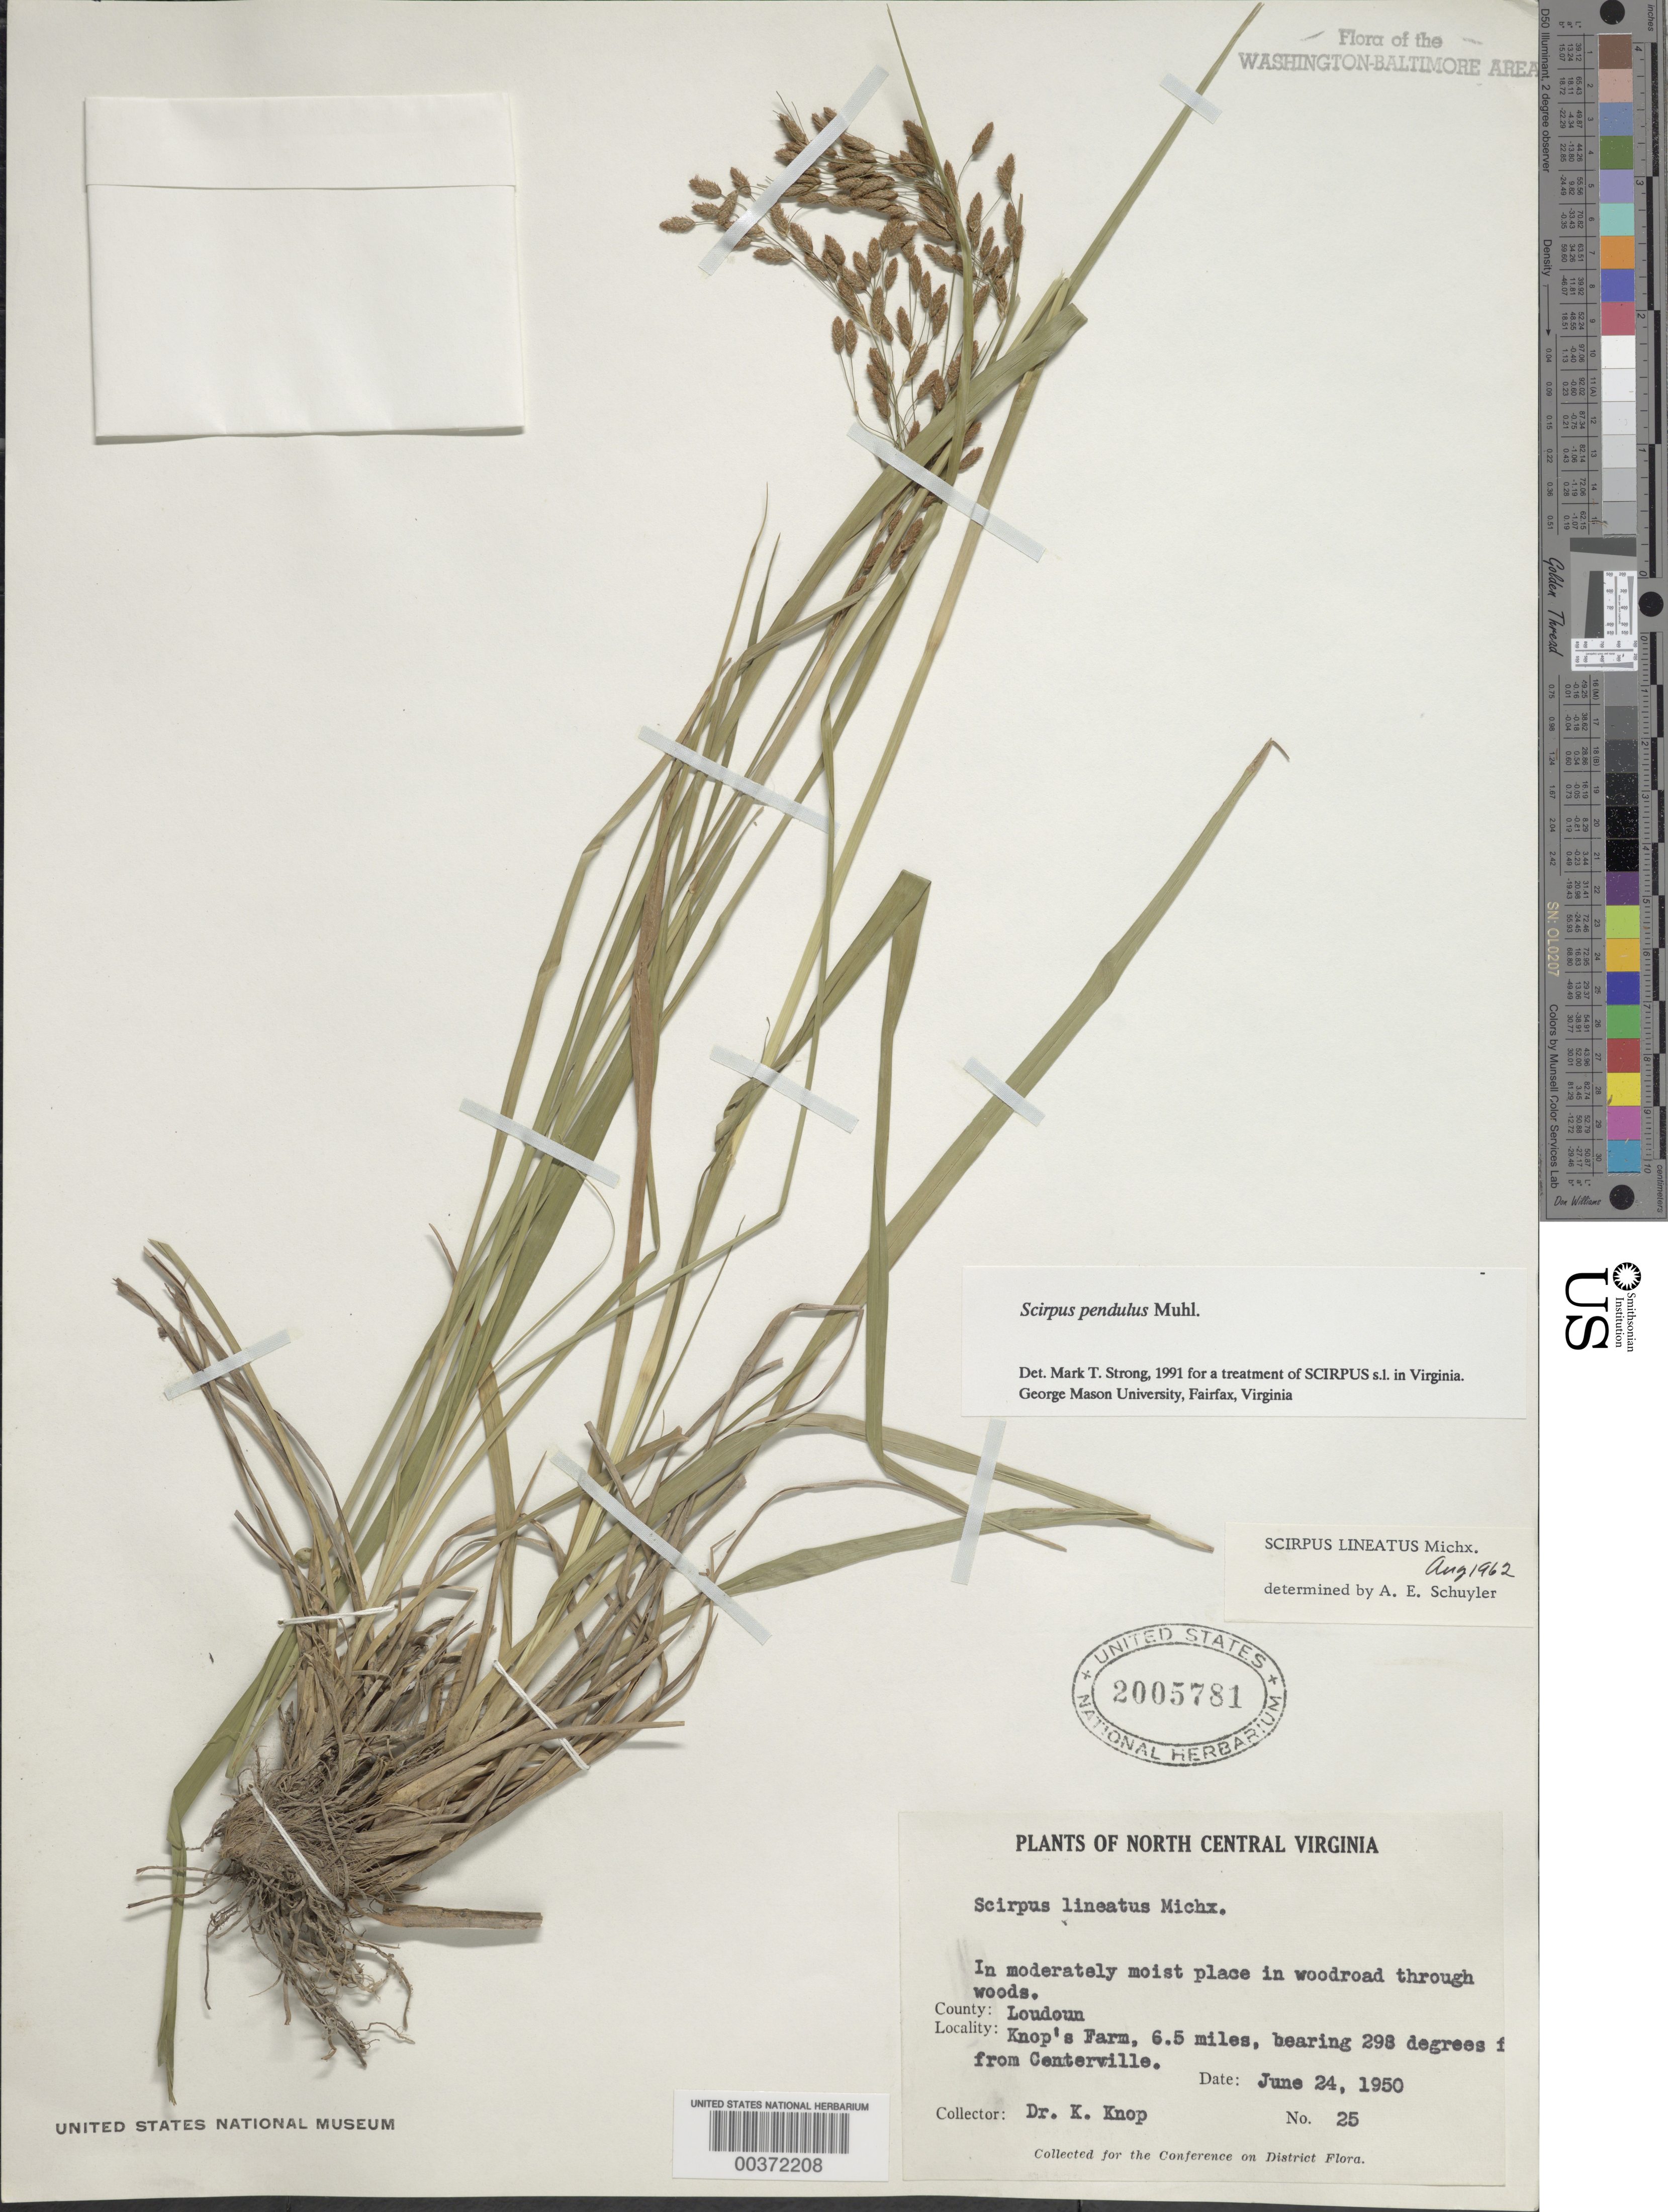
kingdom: Plantae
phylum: Tracheophyta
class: Liliopsida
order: Poales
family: Cyperaceae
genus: Scirpus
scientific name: Scirpus pendulus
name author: Muhl.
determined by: Strong, M. T., (US), Smithsonian Institution - National Museum of Natural History (UNITED STATES)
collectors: Q. Knop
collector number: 25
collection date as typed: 24 Jun 1950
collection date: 1950-06-24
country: United States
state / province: Virginia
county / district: Loudoun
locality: Knops Farm, Centerville vicinity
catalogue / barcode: US 2005781